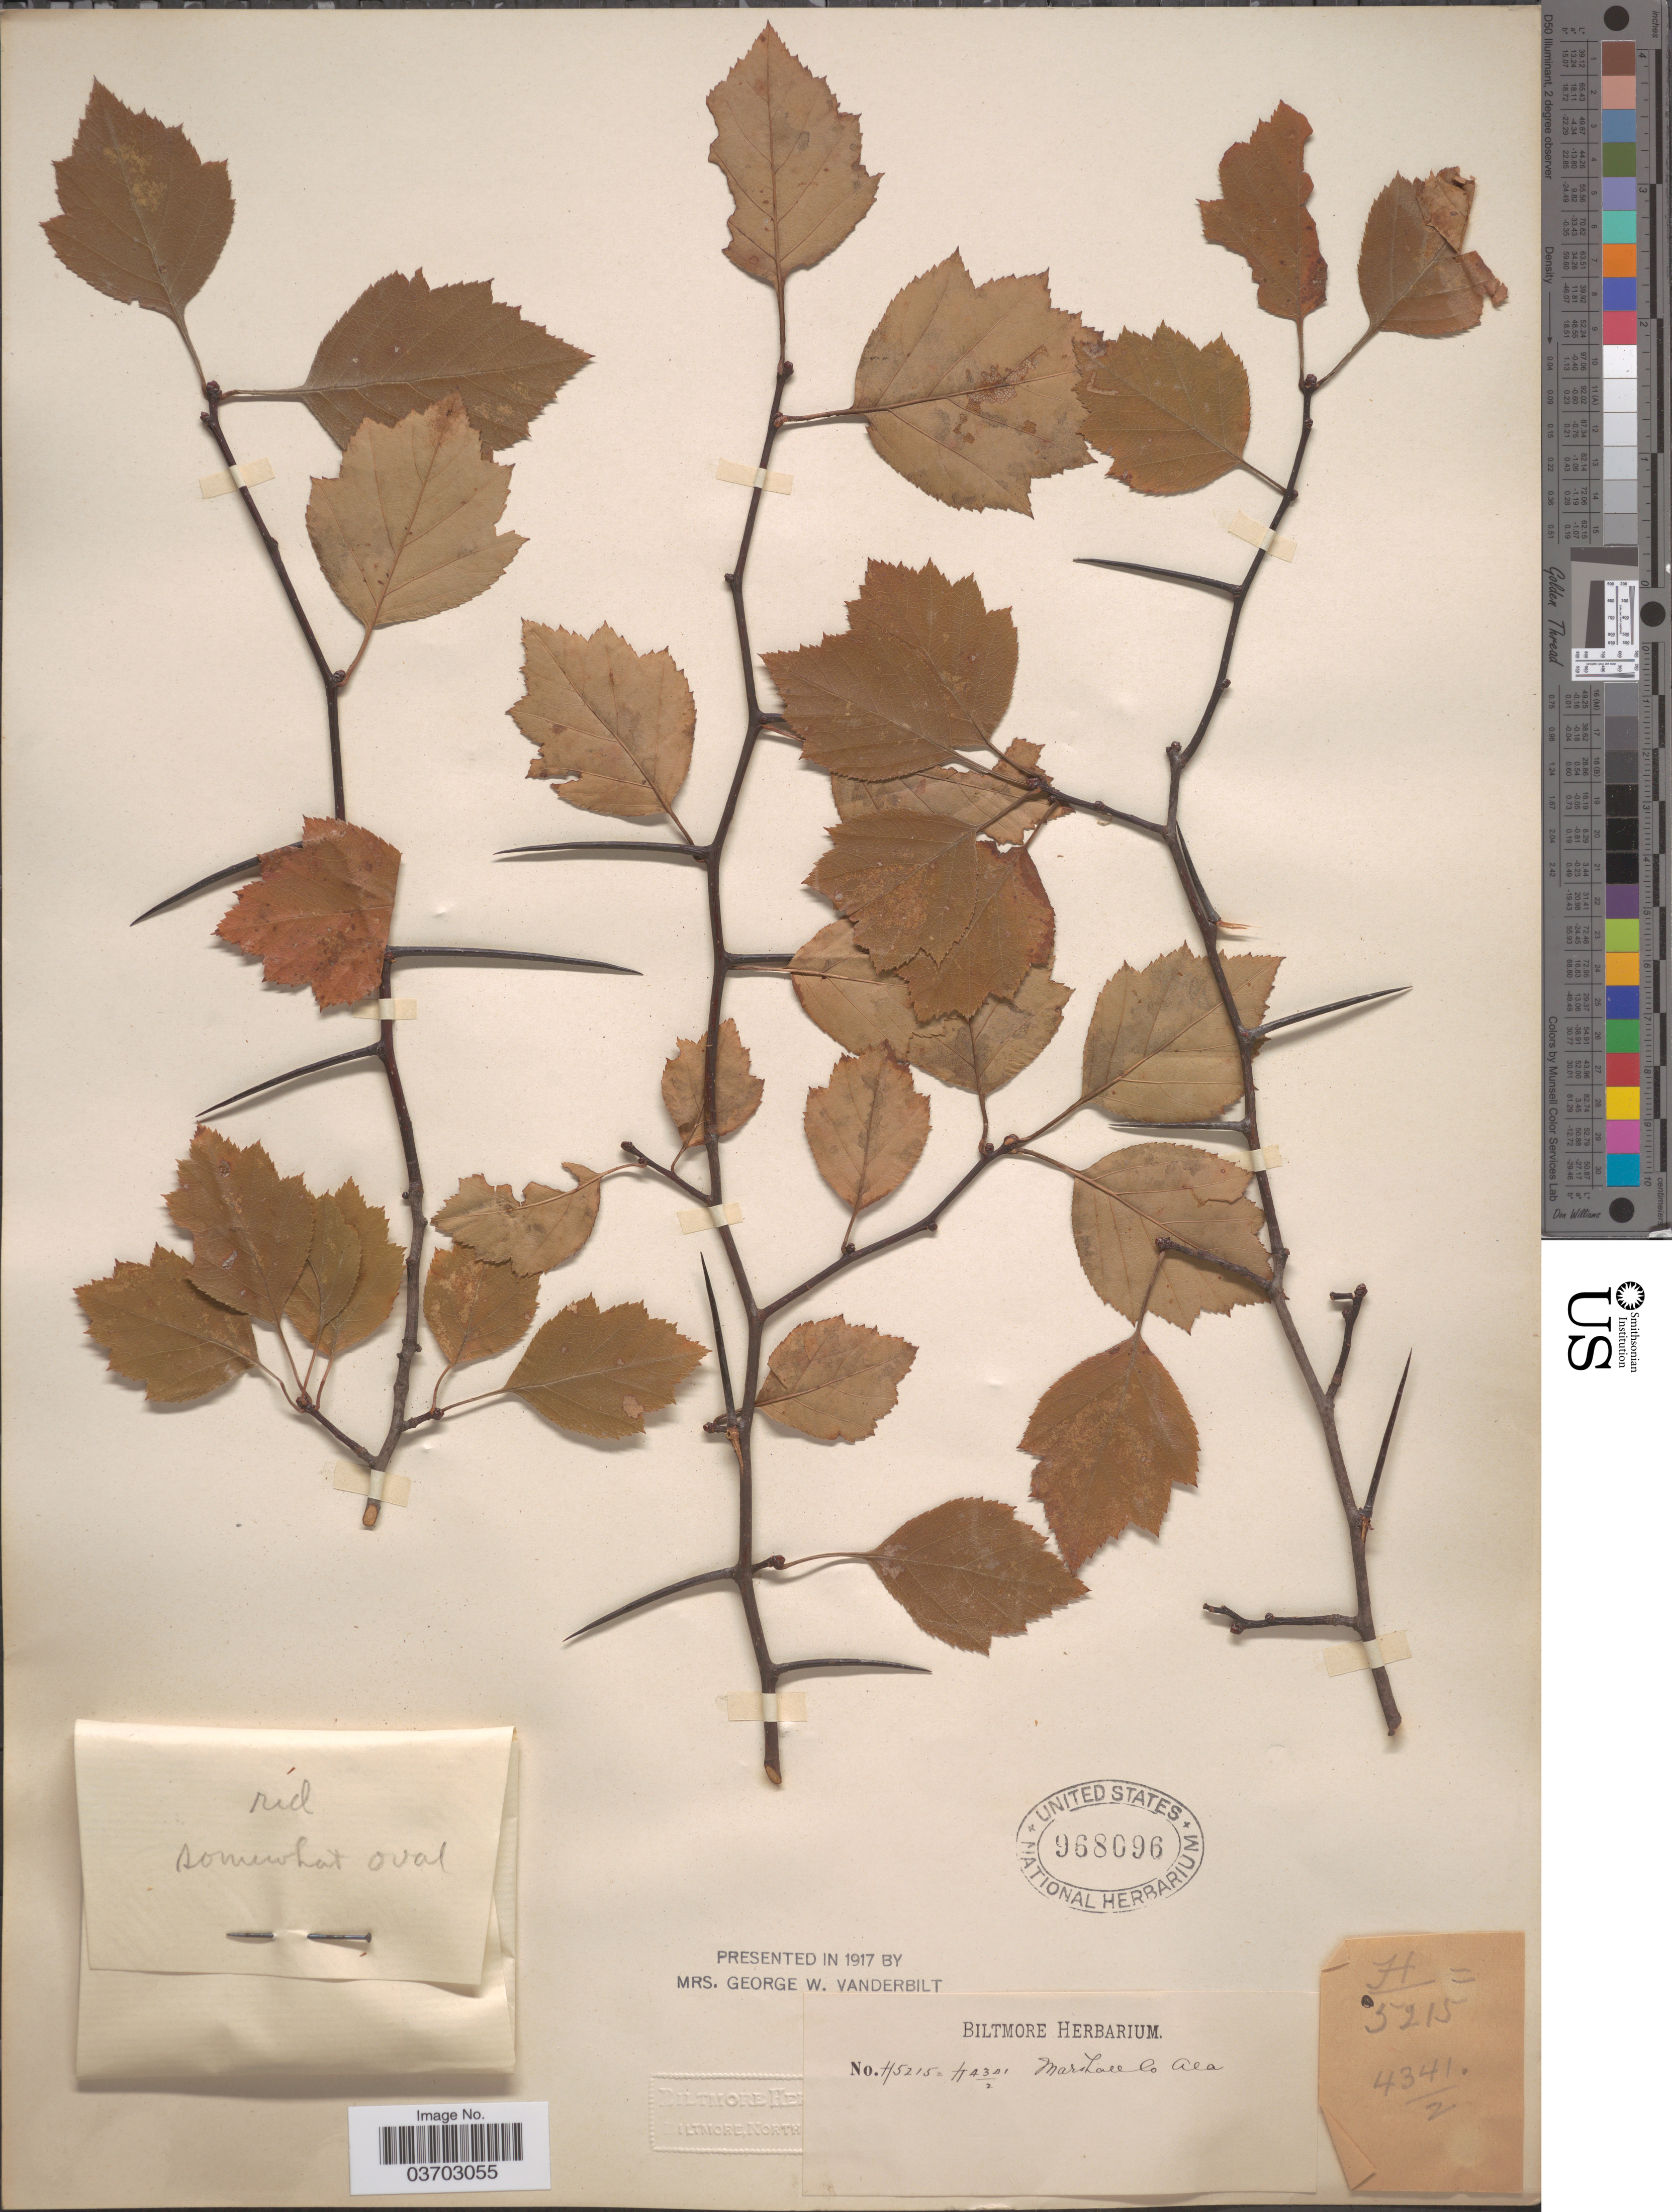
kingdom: Plantae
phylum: Tracheophyta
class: Magnoliopsida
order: Rosales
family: Rosaceae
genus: Crataegus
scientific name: Crataegus sp.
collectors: ex herb. Biltmore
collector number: H/5215=H4341/2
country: United States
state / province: Alabama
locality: Marshall Co.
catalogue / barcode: US 968096